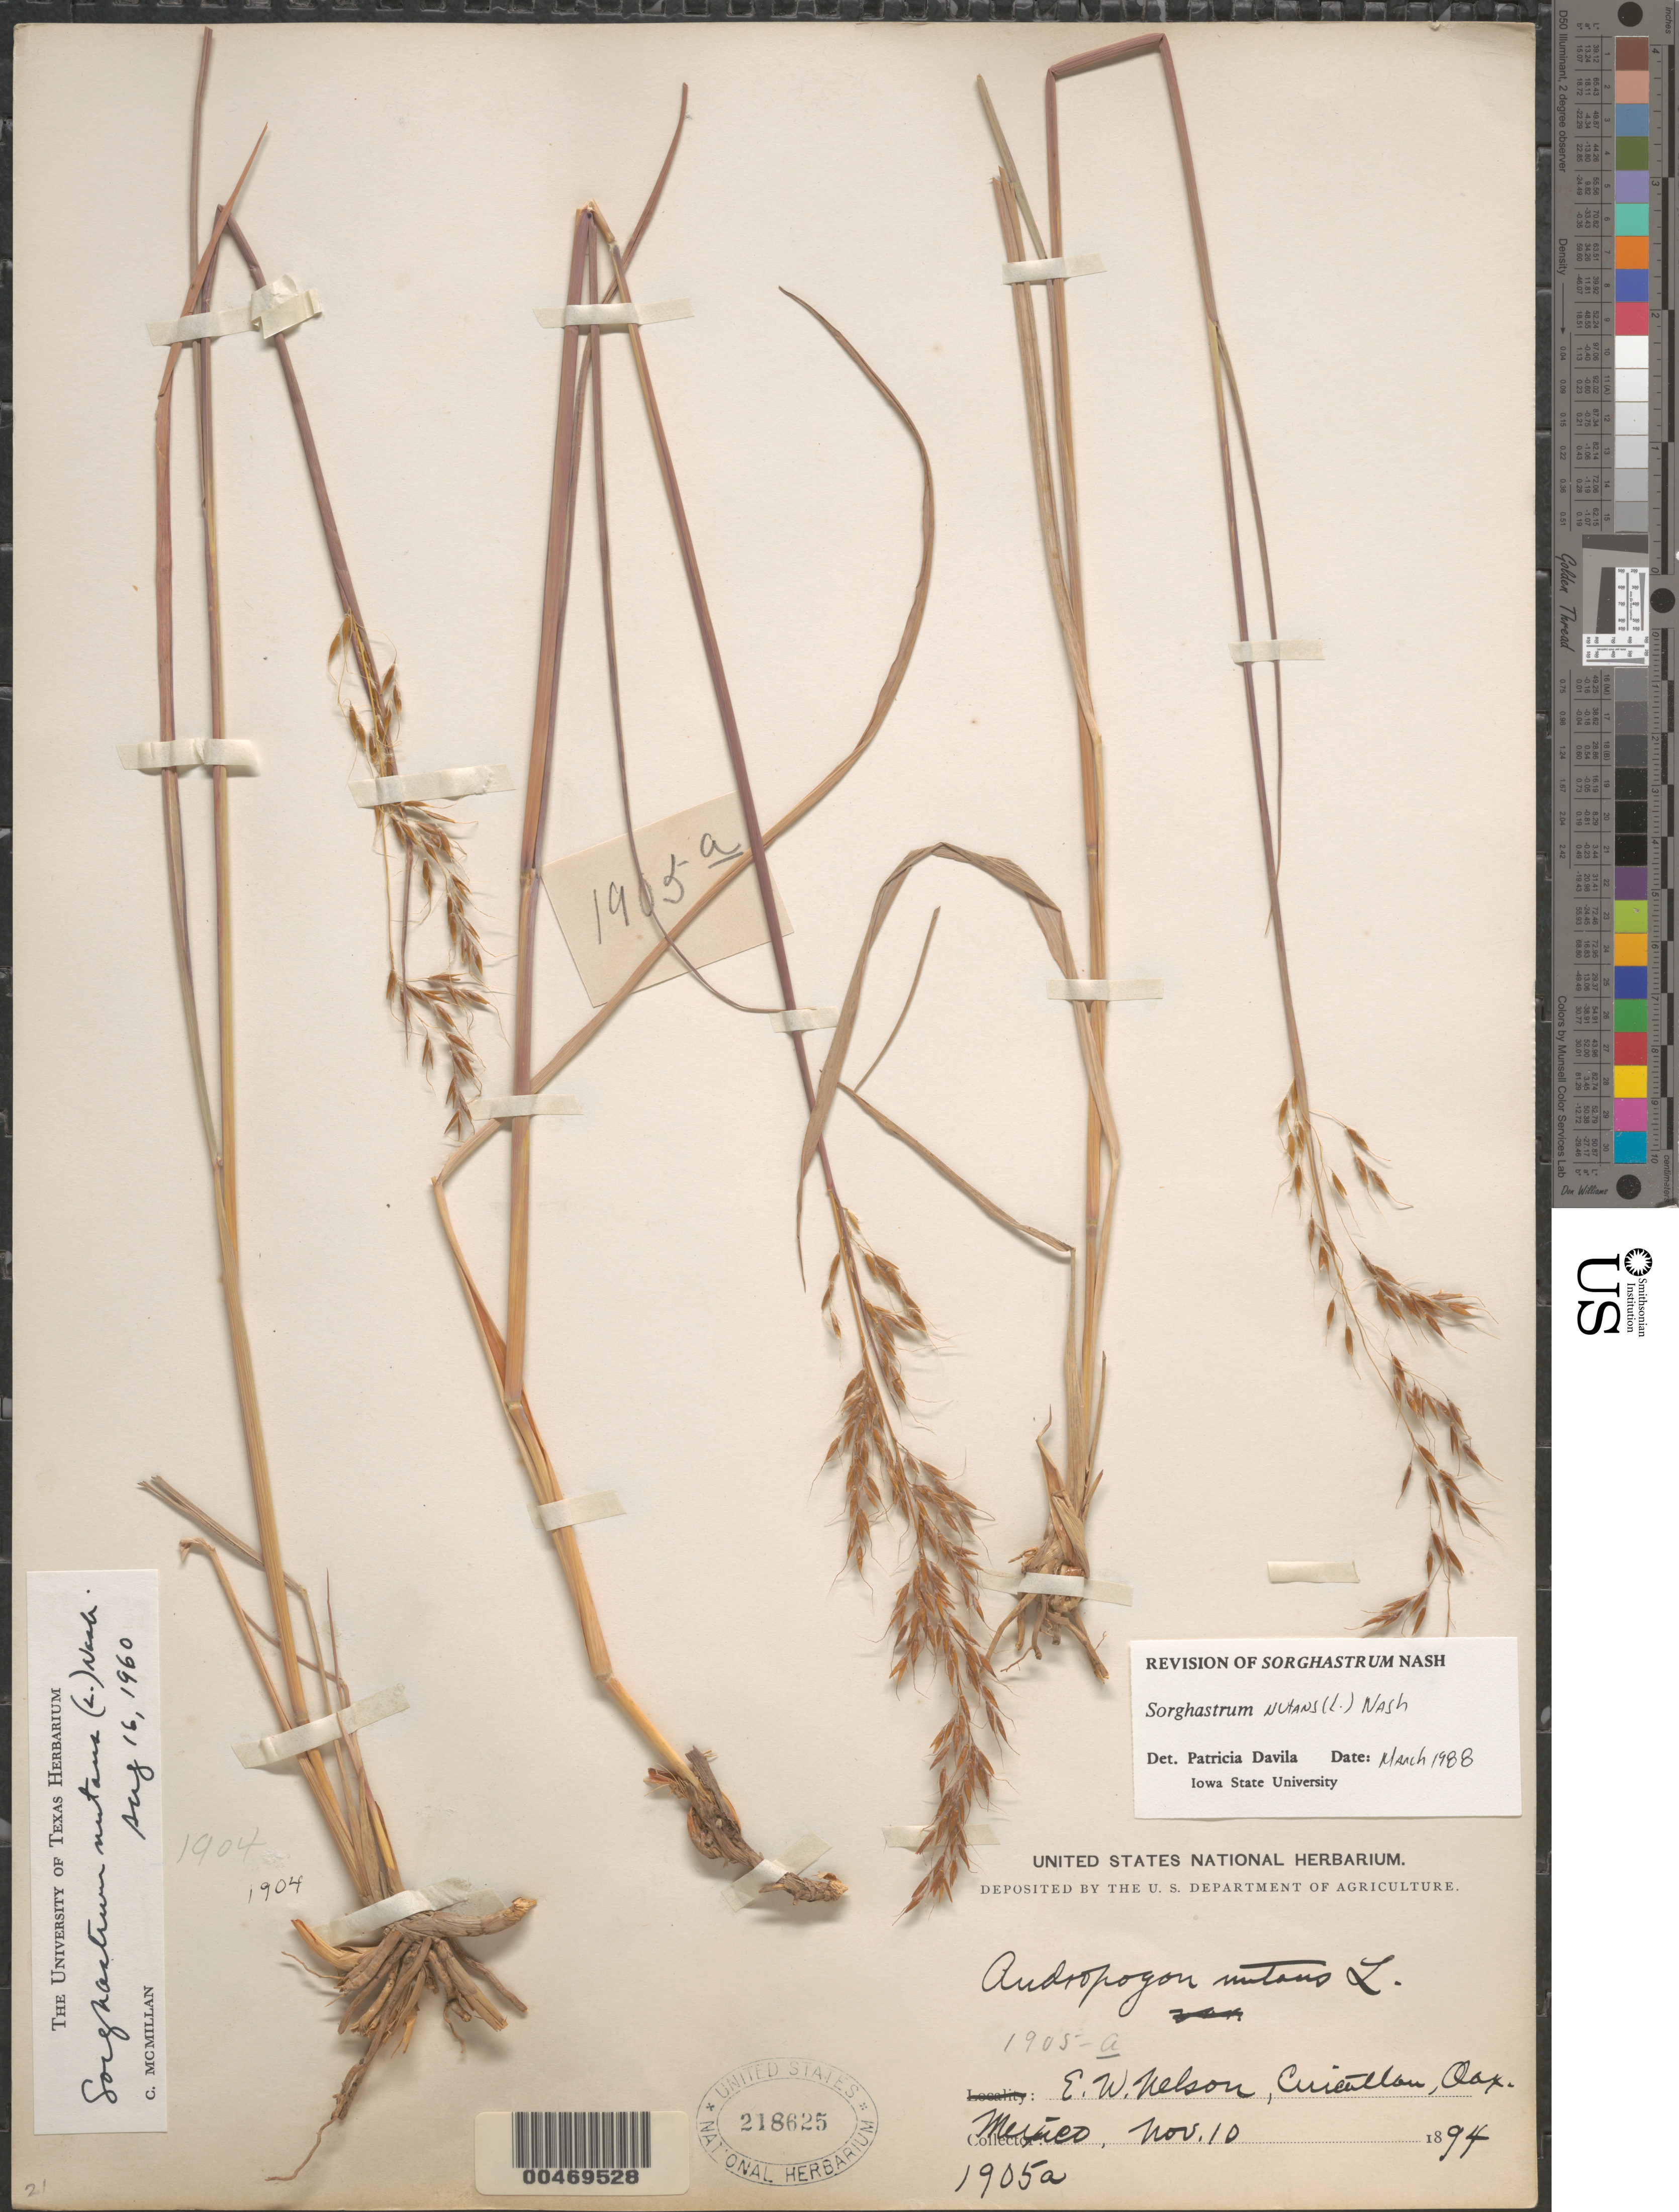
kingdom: Plantae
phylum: Tracheophyta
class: Liliopsida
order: Poales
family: Poaceae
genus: Sorghastrum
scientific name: Sorghastrum nutans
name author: (L.) Nash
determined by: Dávila, P. D.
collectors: E. W. Nelson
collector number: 1905a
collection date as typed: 10 Nov 1894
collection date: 1894-11-10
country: Mexico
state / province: Oaxaca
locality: Cuicaltán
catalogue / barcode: US 218625